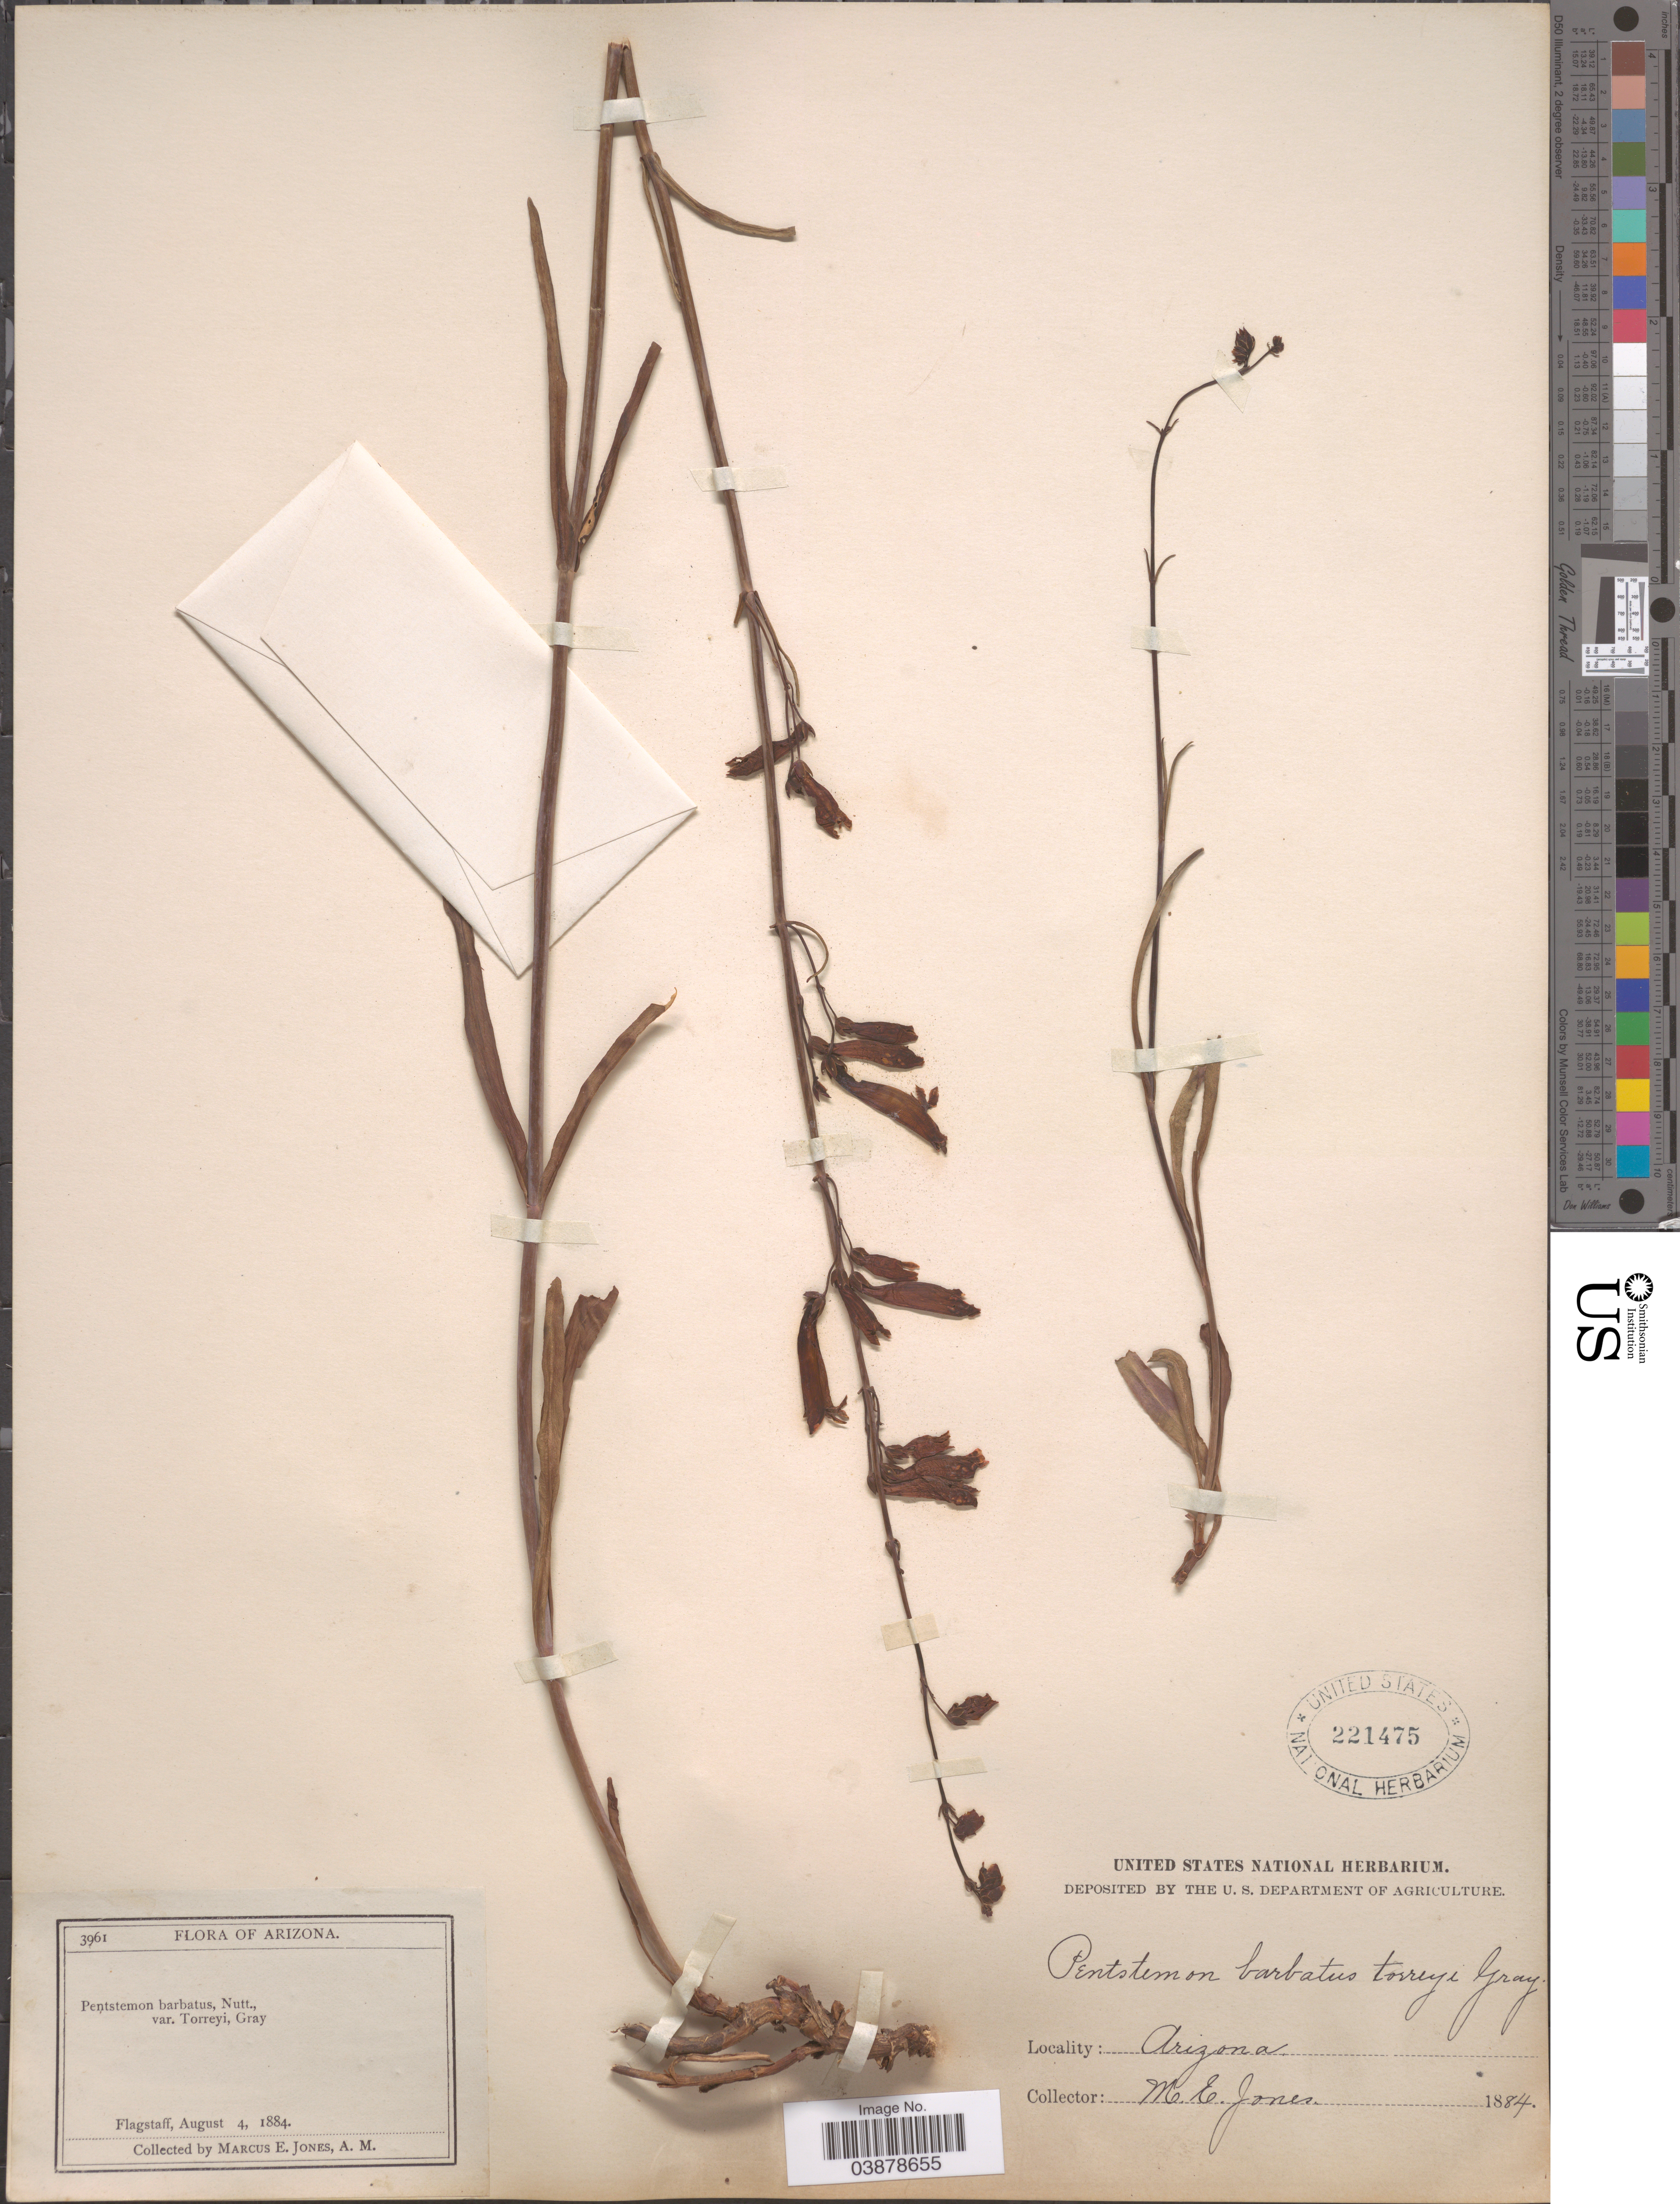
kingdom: Plantae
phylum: Tracheophyta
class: Magnoliopsida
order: Lamiales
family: Plantaginaceae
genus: Penstemon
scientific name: Penstemon torreyi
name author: Benth.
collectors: M. E. Jones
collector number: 3961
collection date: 1884-08-04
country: United States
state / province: Arizona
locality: Flagstaff.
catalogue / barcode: US 221475